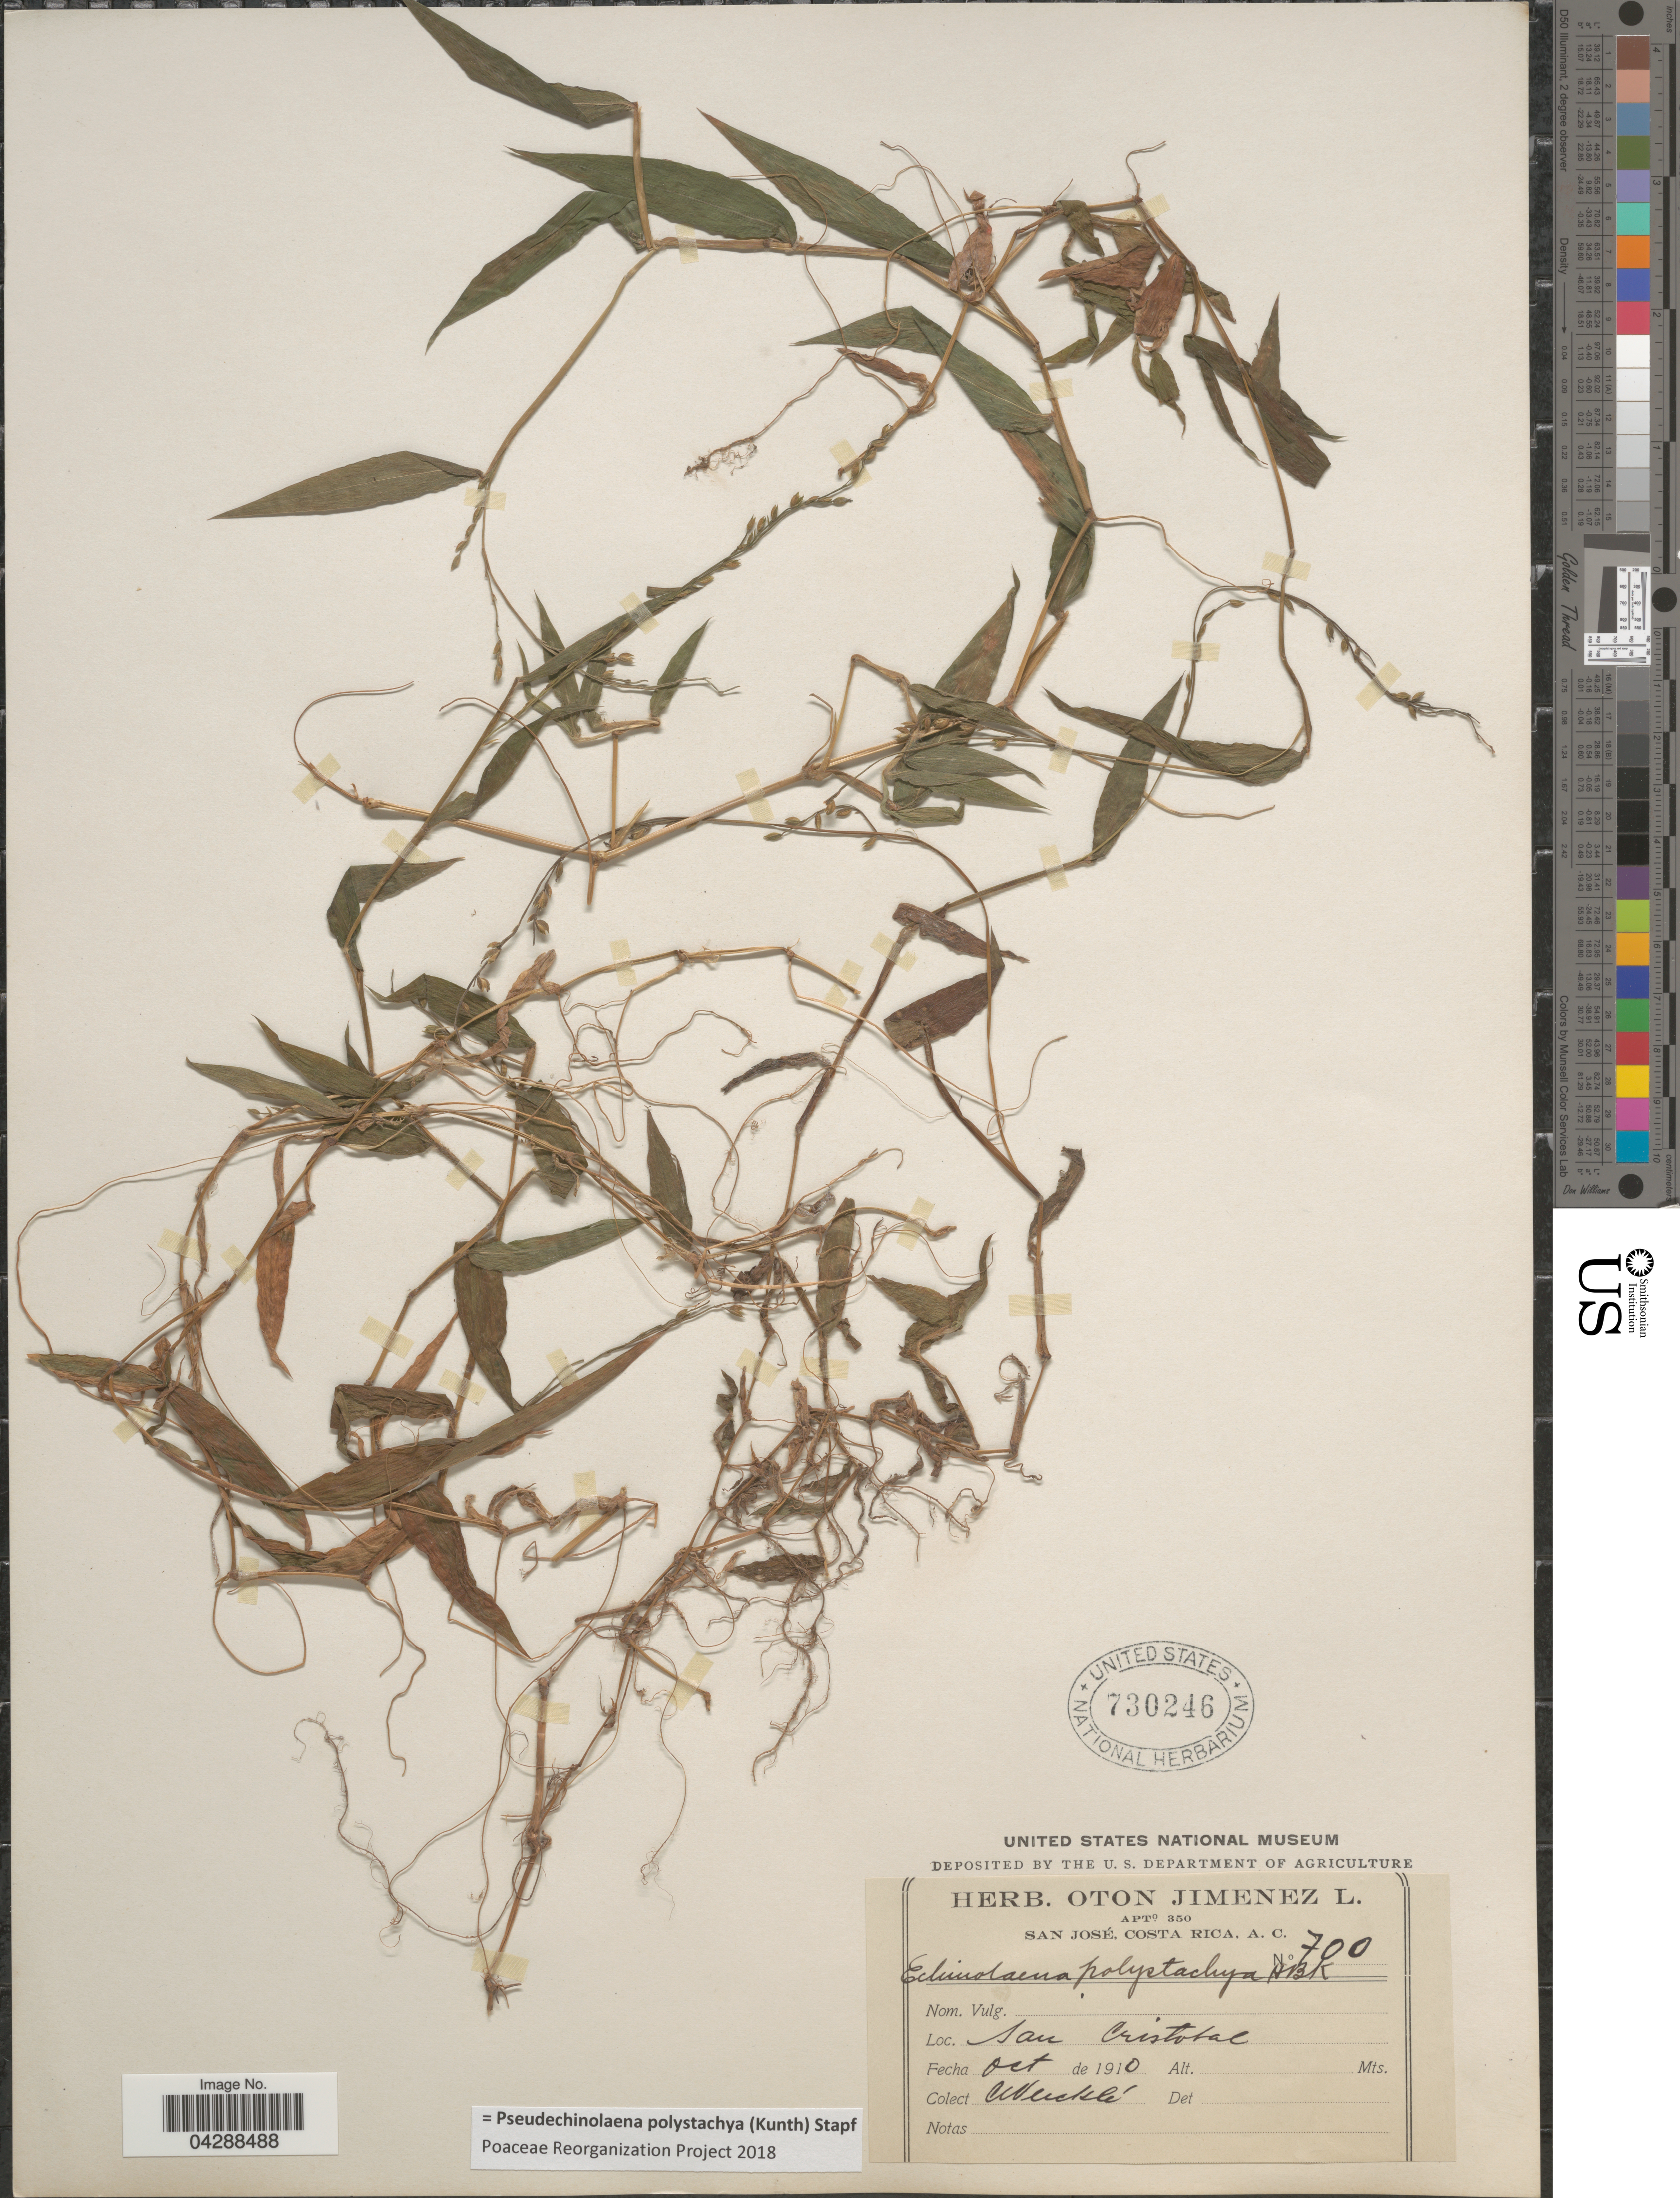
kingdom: Plantae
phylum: Tracheophyta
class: Liliopsida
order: Poales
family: Poaceae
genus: Pseudechinolaena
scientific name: Pseudechinolaena polystachya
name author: (Kunth) Stapf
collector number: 700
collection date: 1910-10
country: Costa Rica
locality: San Cristobal.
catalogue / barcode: US 730246